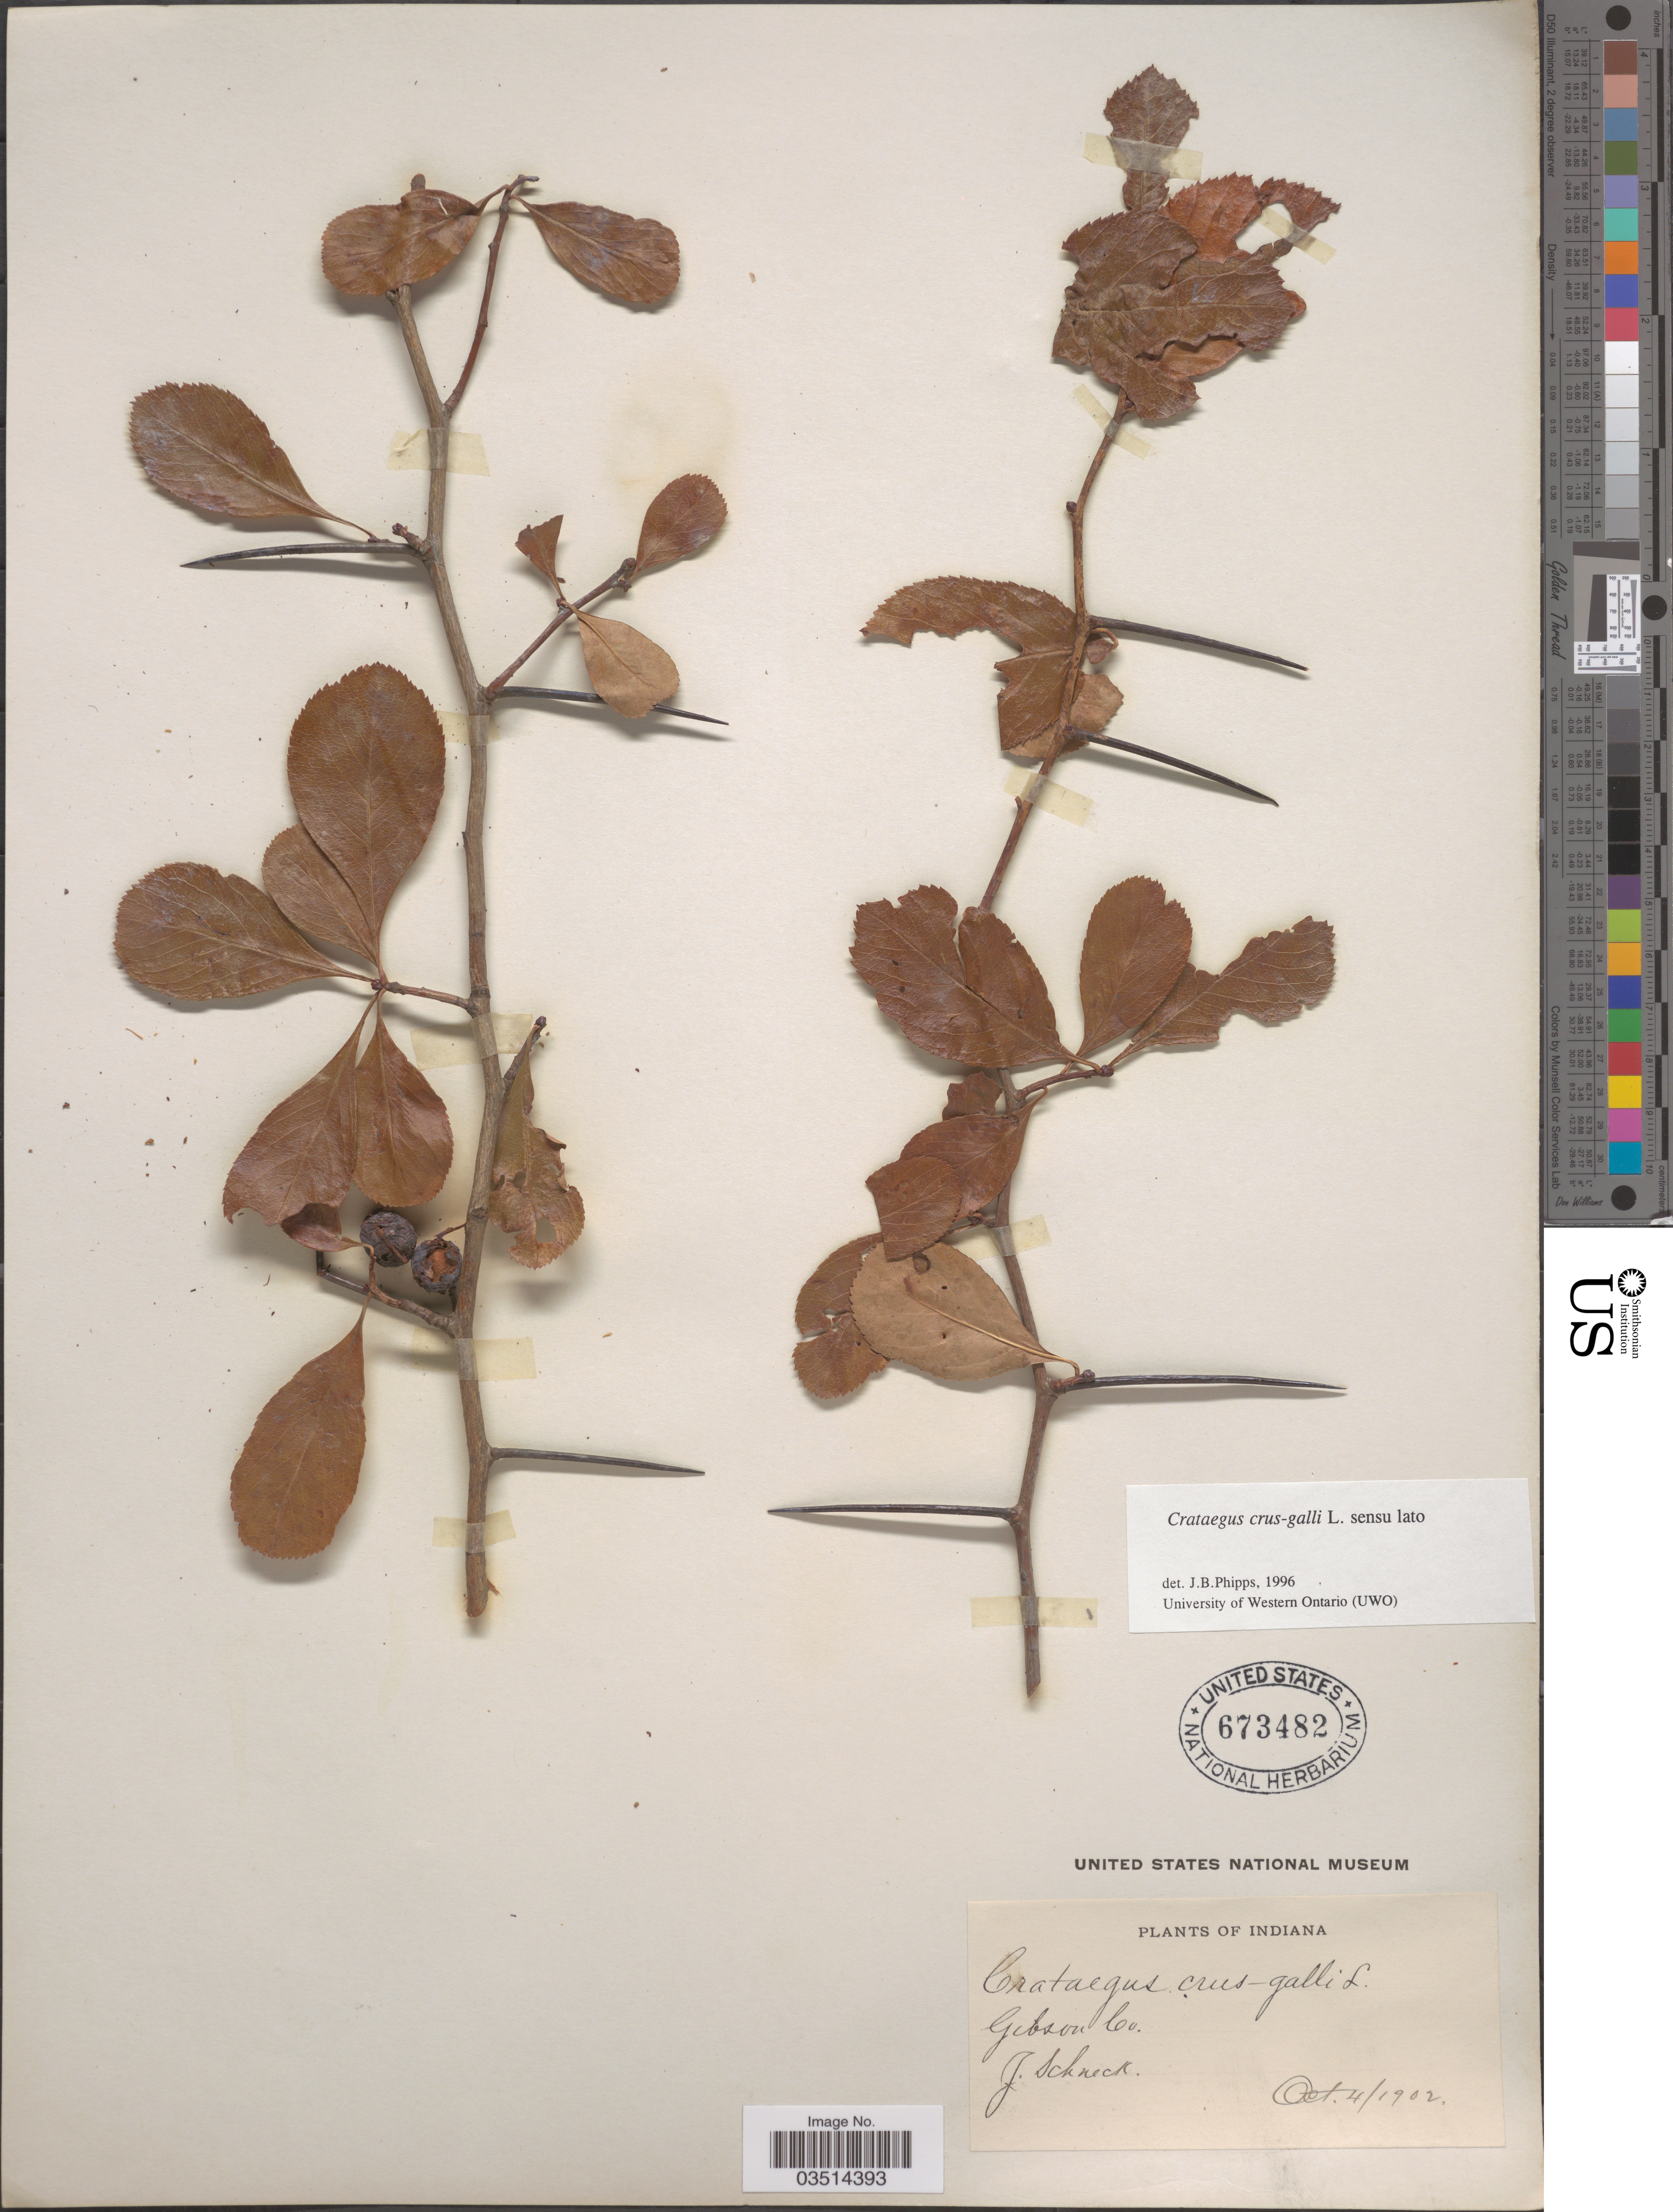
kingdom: Plantae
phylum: Tracheophyta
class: Magnoliopsida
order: Rosales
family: Rosaceae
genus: Crataegus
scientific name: Crataegus crus-galli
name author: L.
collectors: J. Schneck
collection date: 1902-10-04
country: United States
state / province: Indiana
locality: Gibson Co.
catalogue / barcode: US 673482